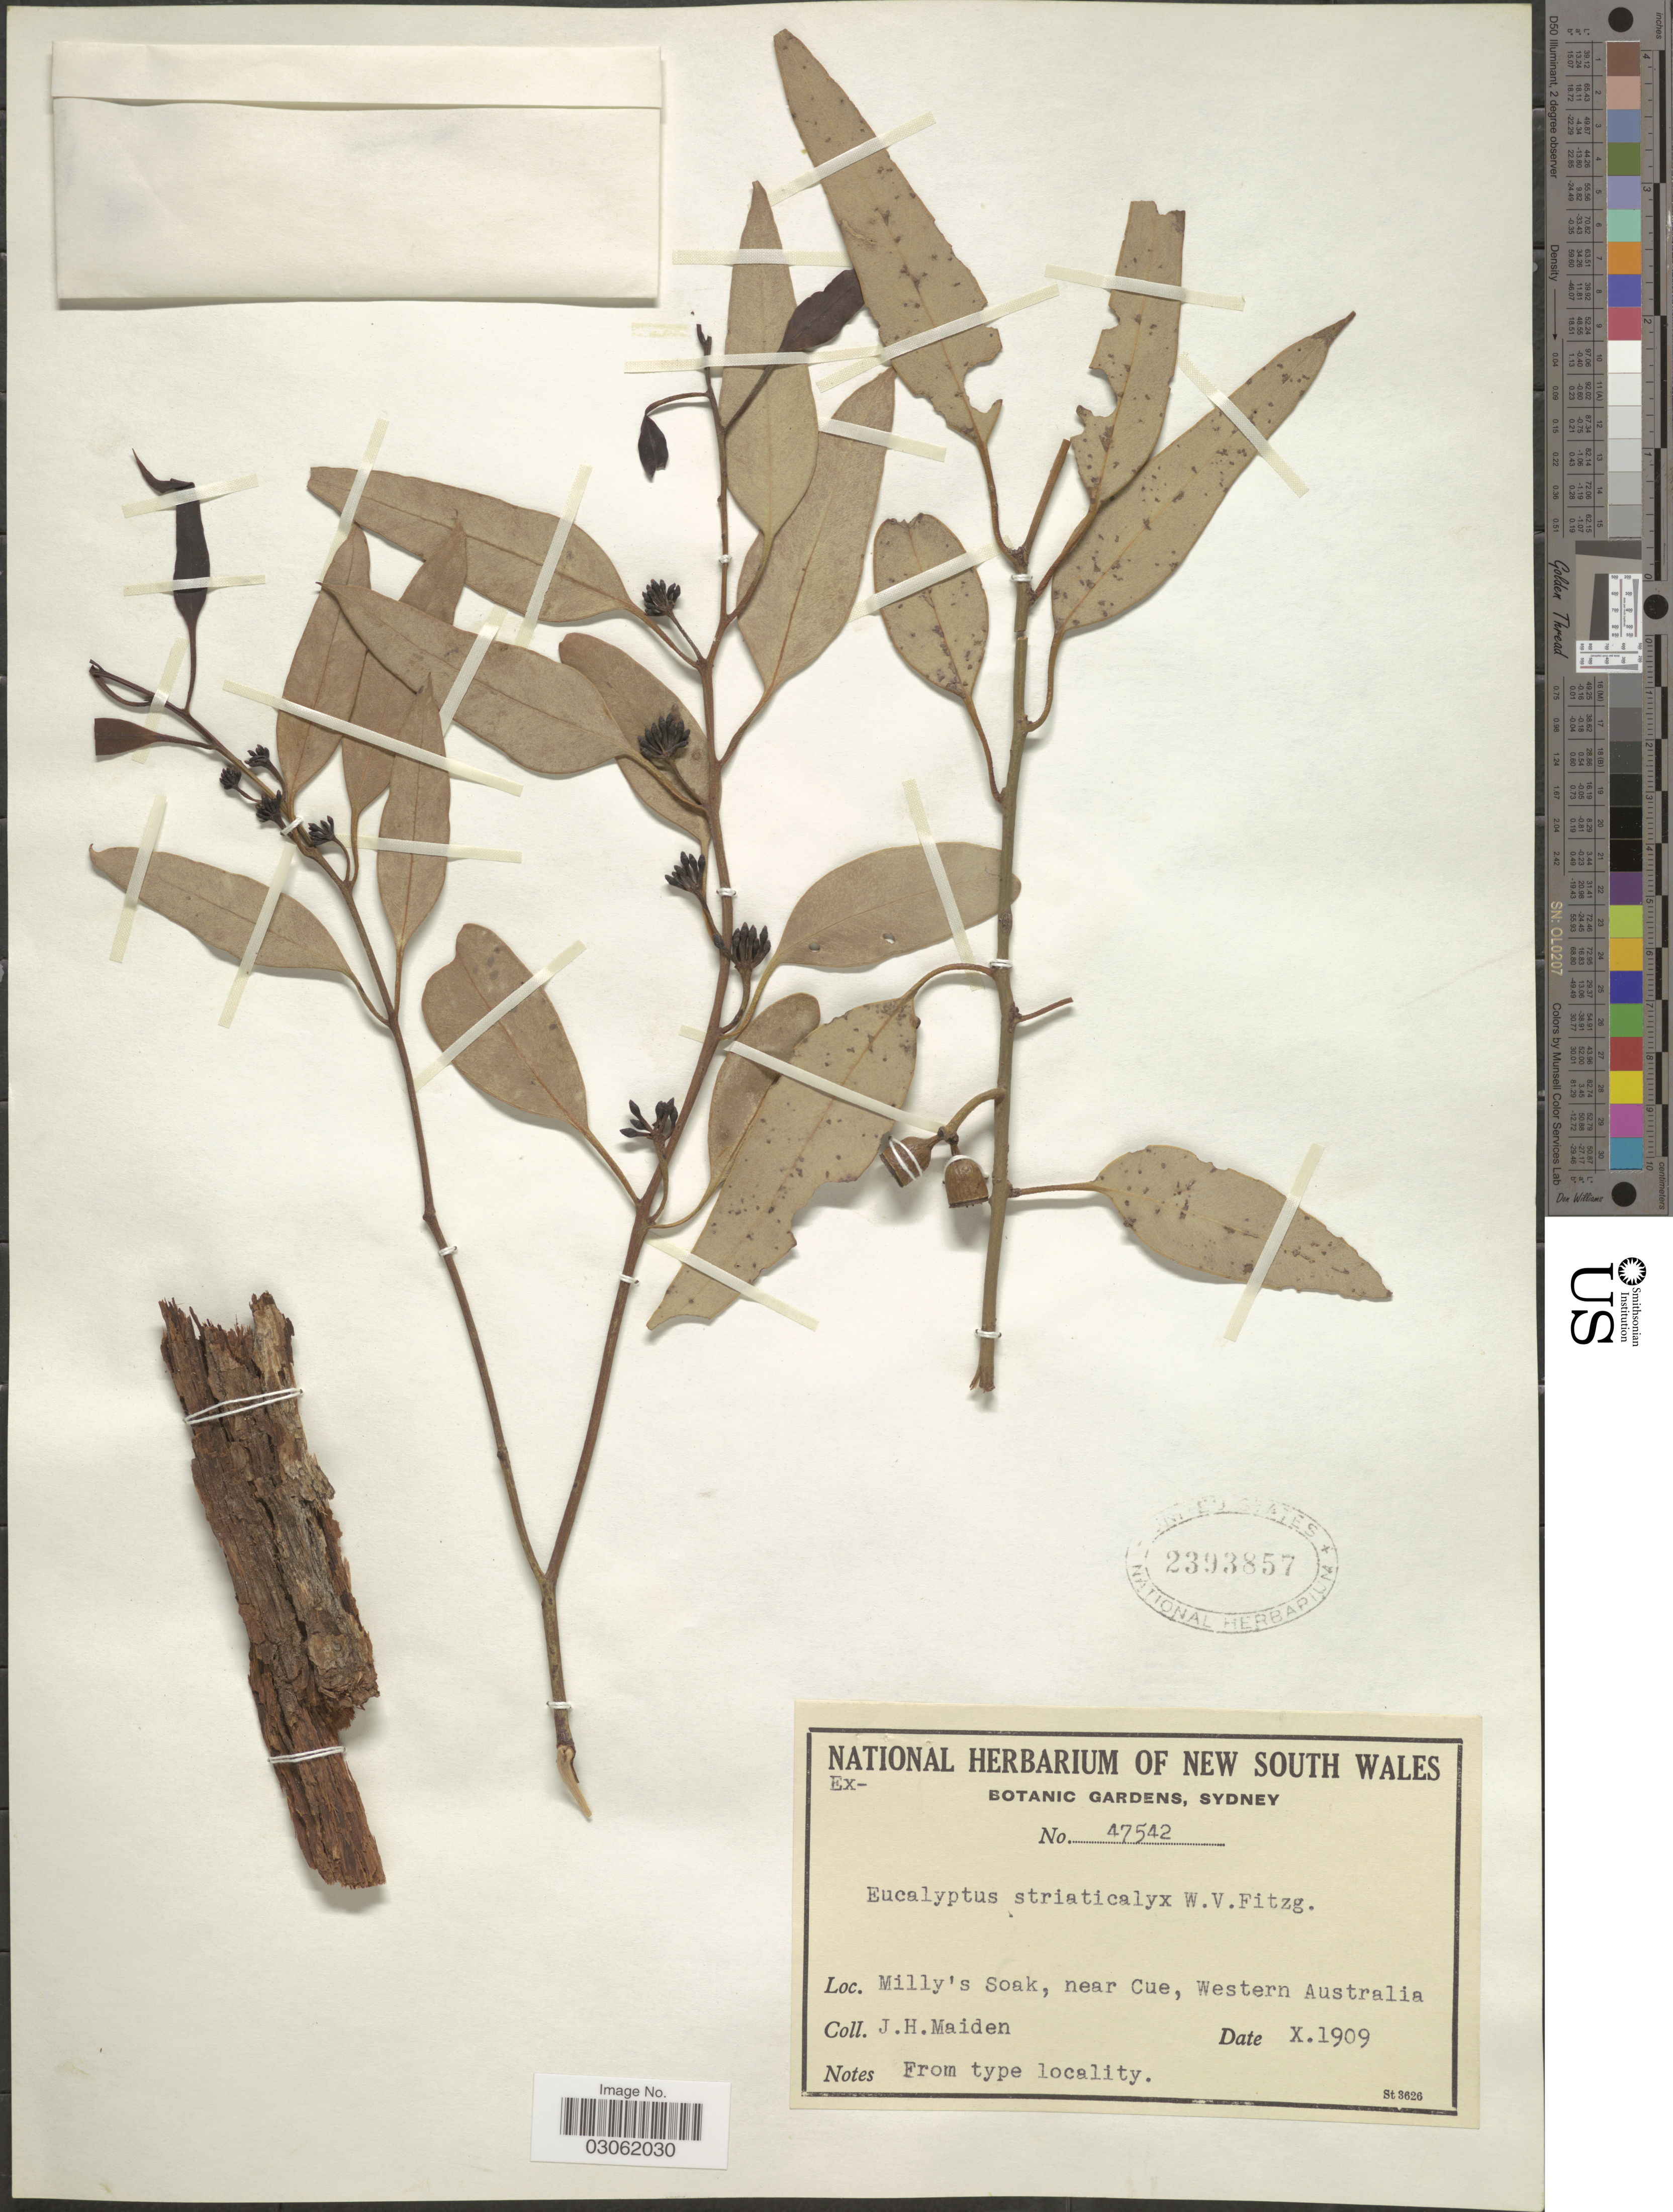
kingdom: Plantae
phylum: Tracheophyta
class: Magnoliopsida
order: Myrtales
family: Myrtaceae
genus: Eucalyptus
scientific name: Eucalyptus striaticalyx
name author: W. Fitzg.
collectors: J. Maiden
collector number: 47542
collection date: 1909-10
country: Australia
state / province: Western Australia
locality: Milly's Soak, near Cue.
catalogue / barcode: US 2393857